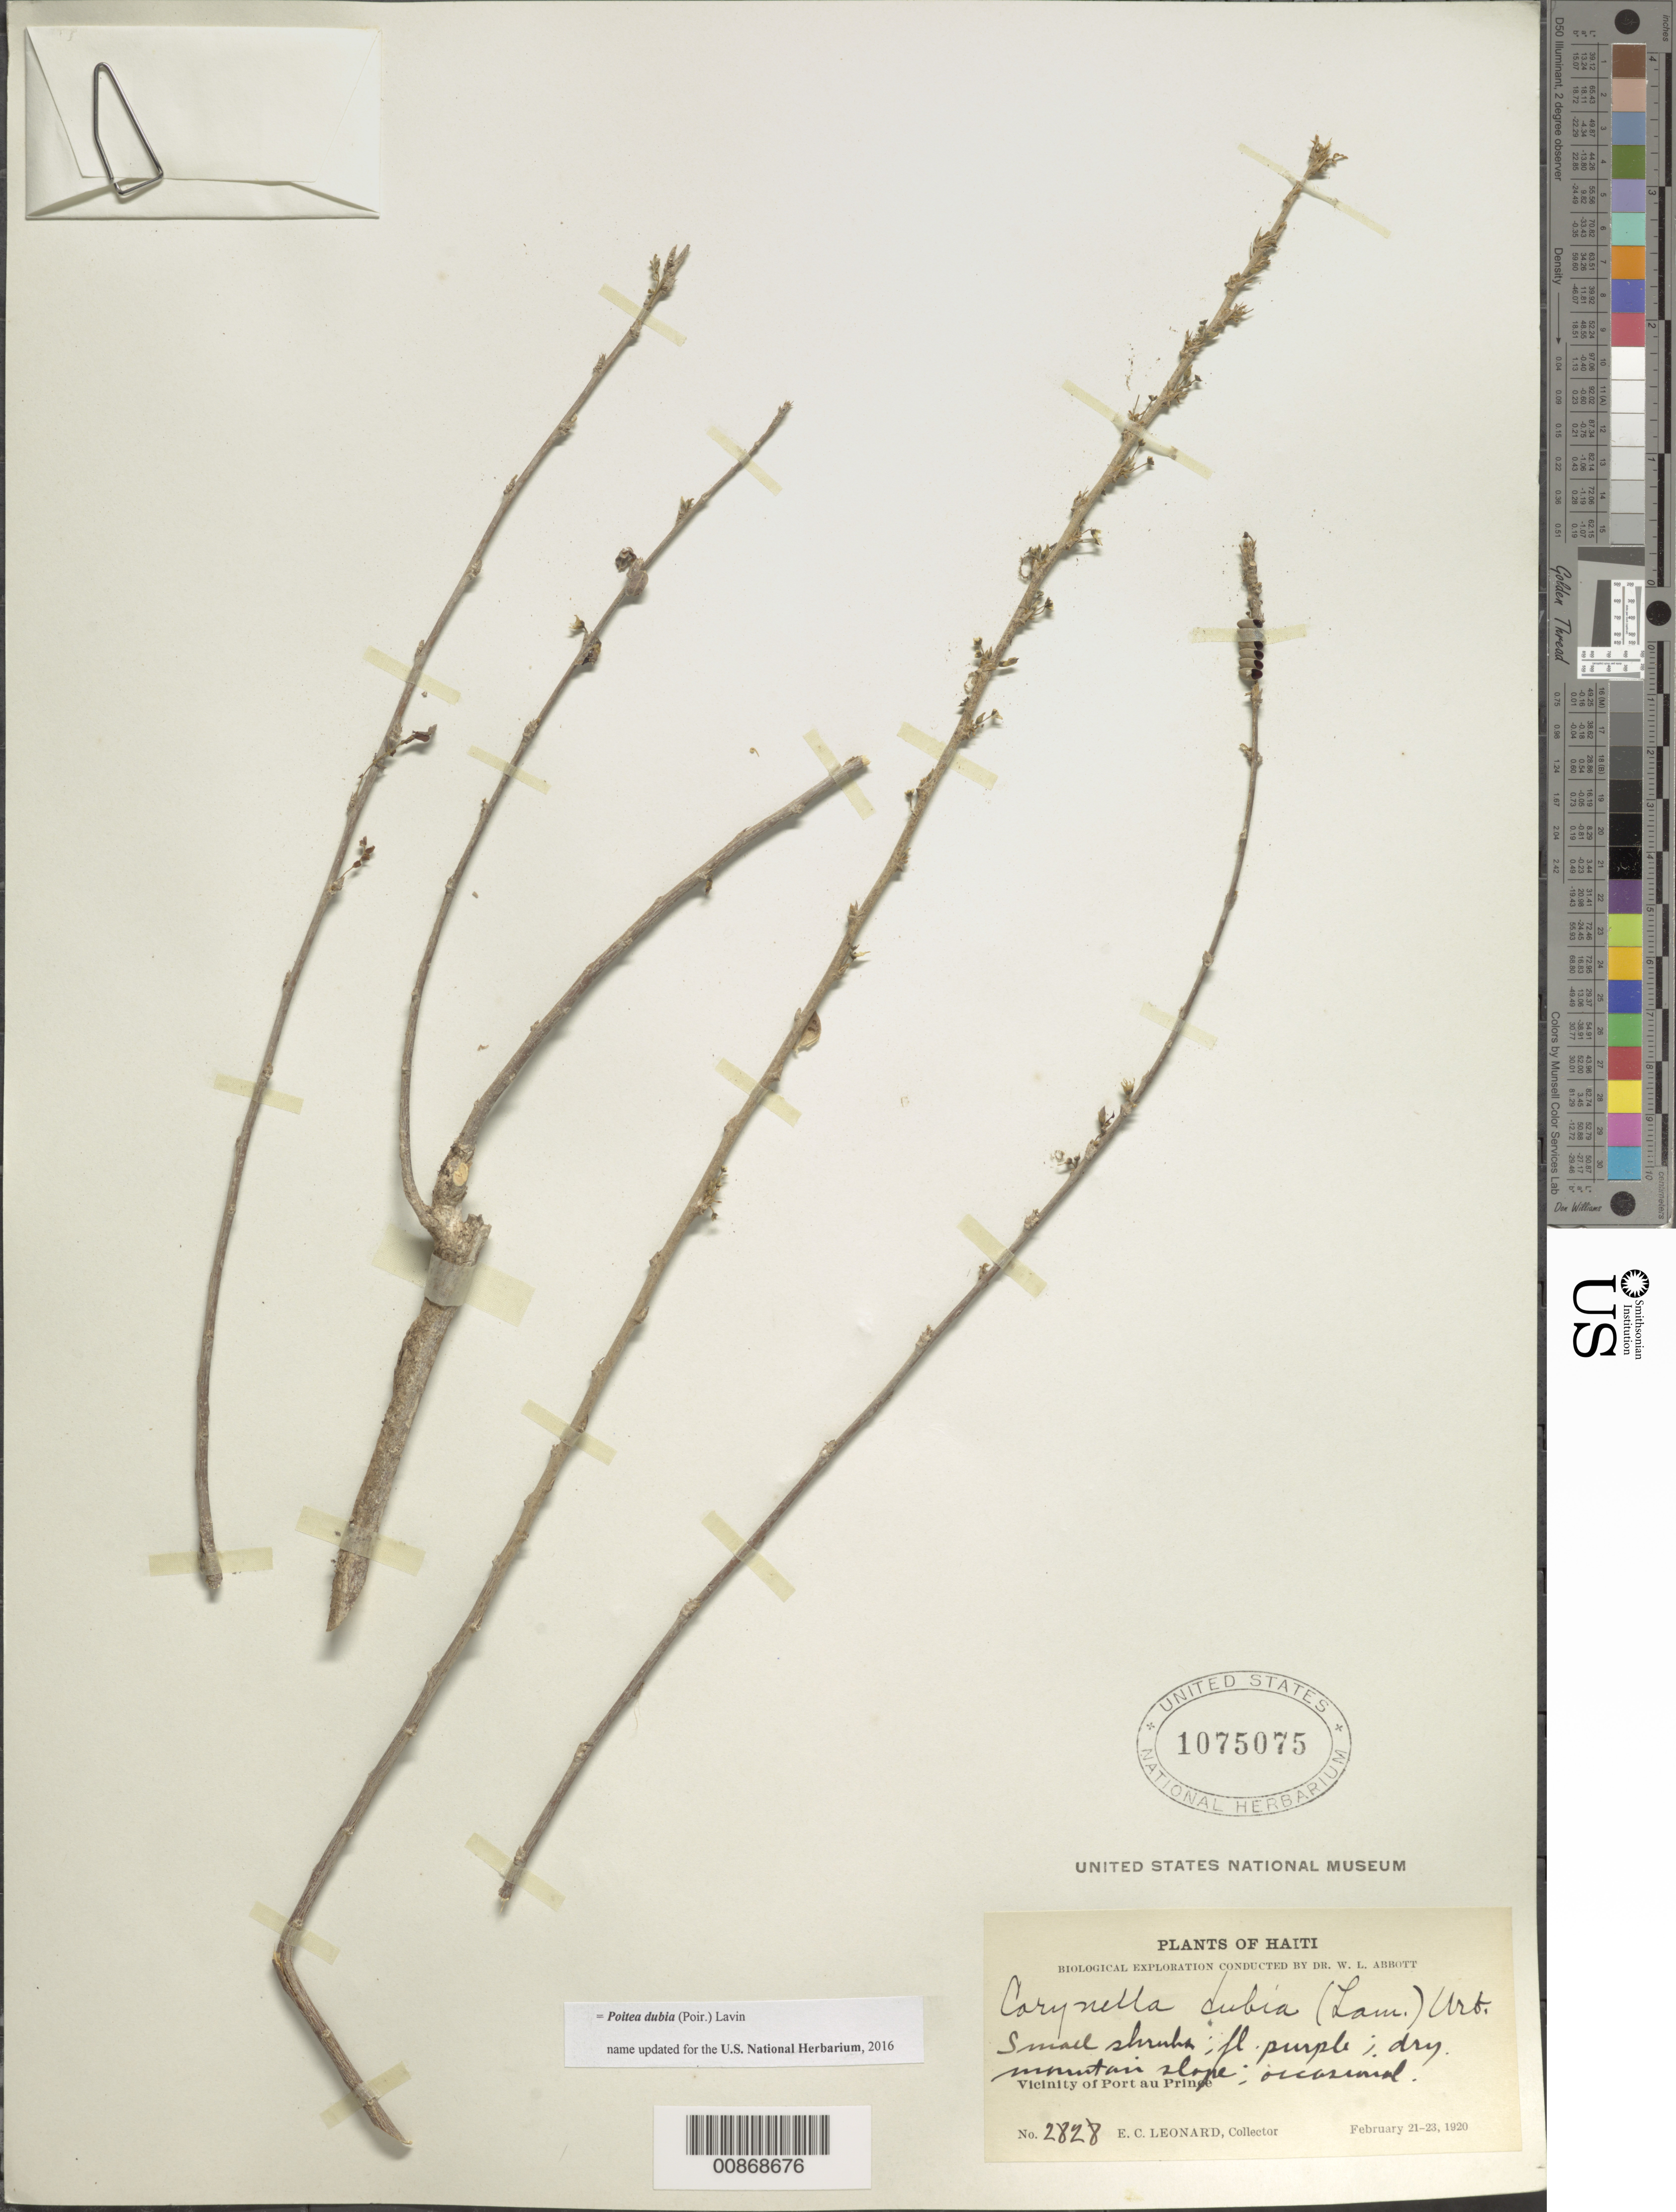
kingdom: Plantae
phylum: Tracheophyta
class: Magnoliopsida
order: Fabales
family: Fabaceae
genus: Poitea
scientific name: Poitea dubia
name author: (Poir.) Lavin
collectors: E. C. Leonard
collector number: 2828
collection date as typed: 21 Feb 1920 to 23 Feb 1920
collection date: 1920-02-21/1920-02-23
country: Haiti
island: Hispaniola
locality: Vicinity of Port au Prince.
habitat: Dry mountain slope.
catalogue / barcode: US 1075075